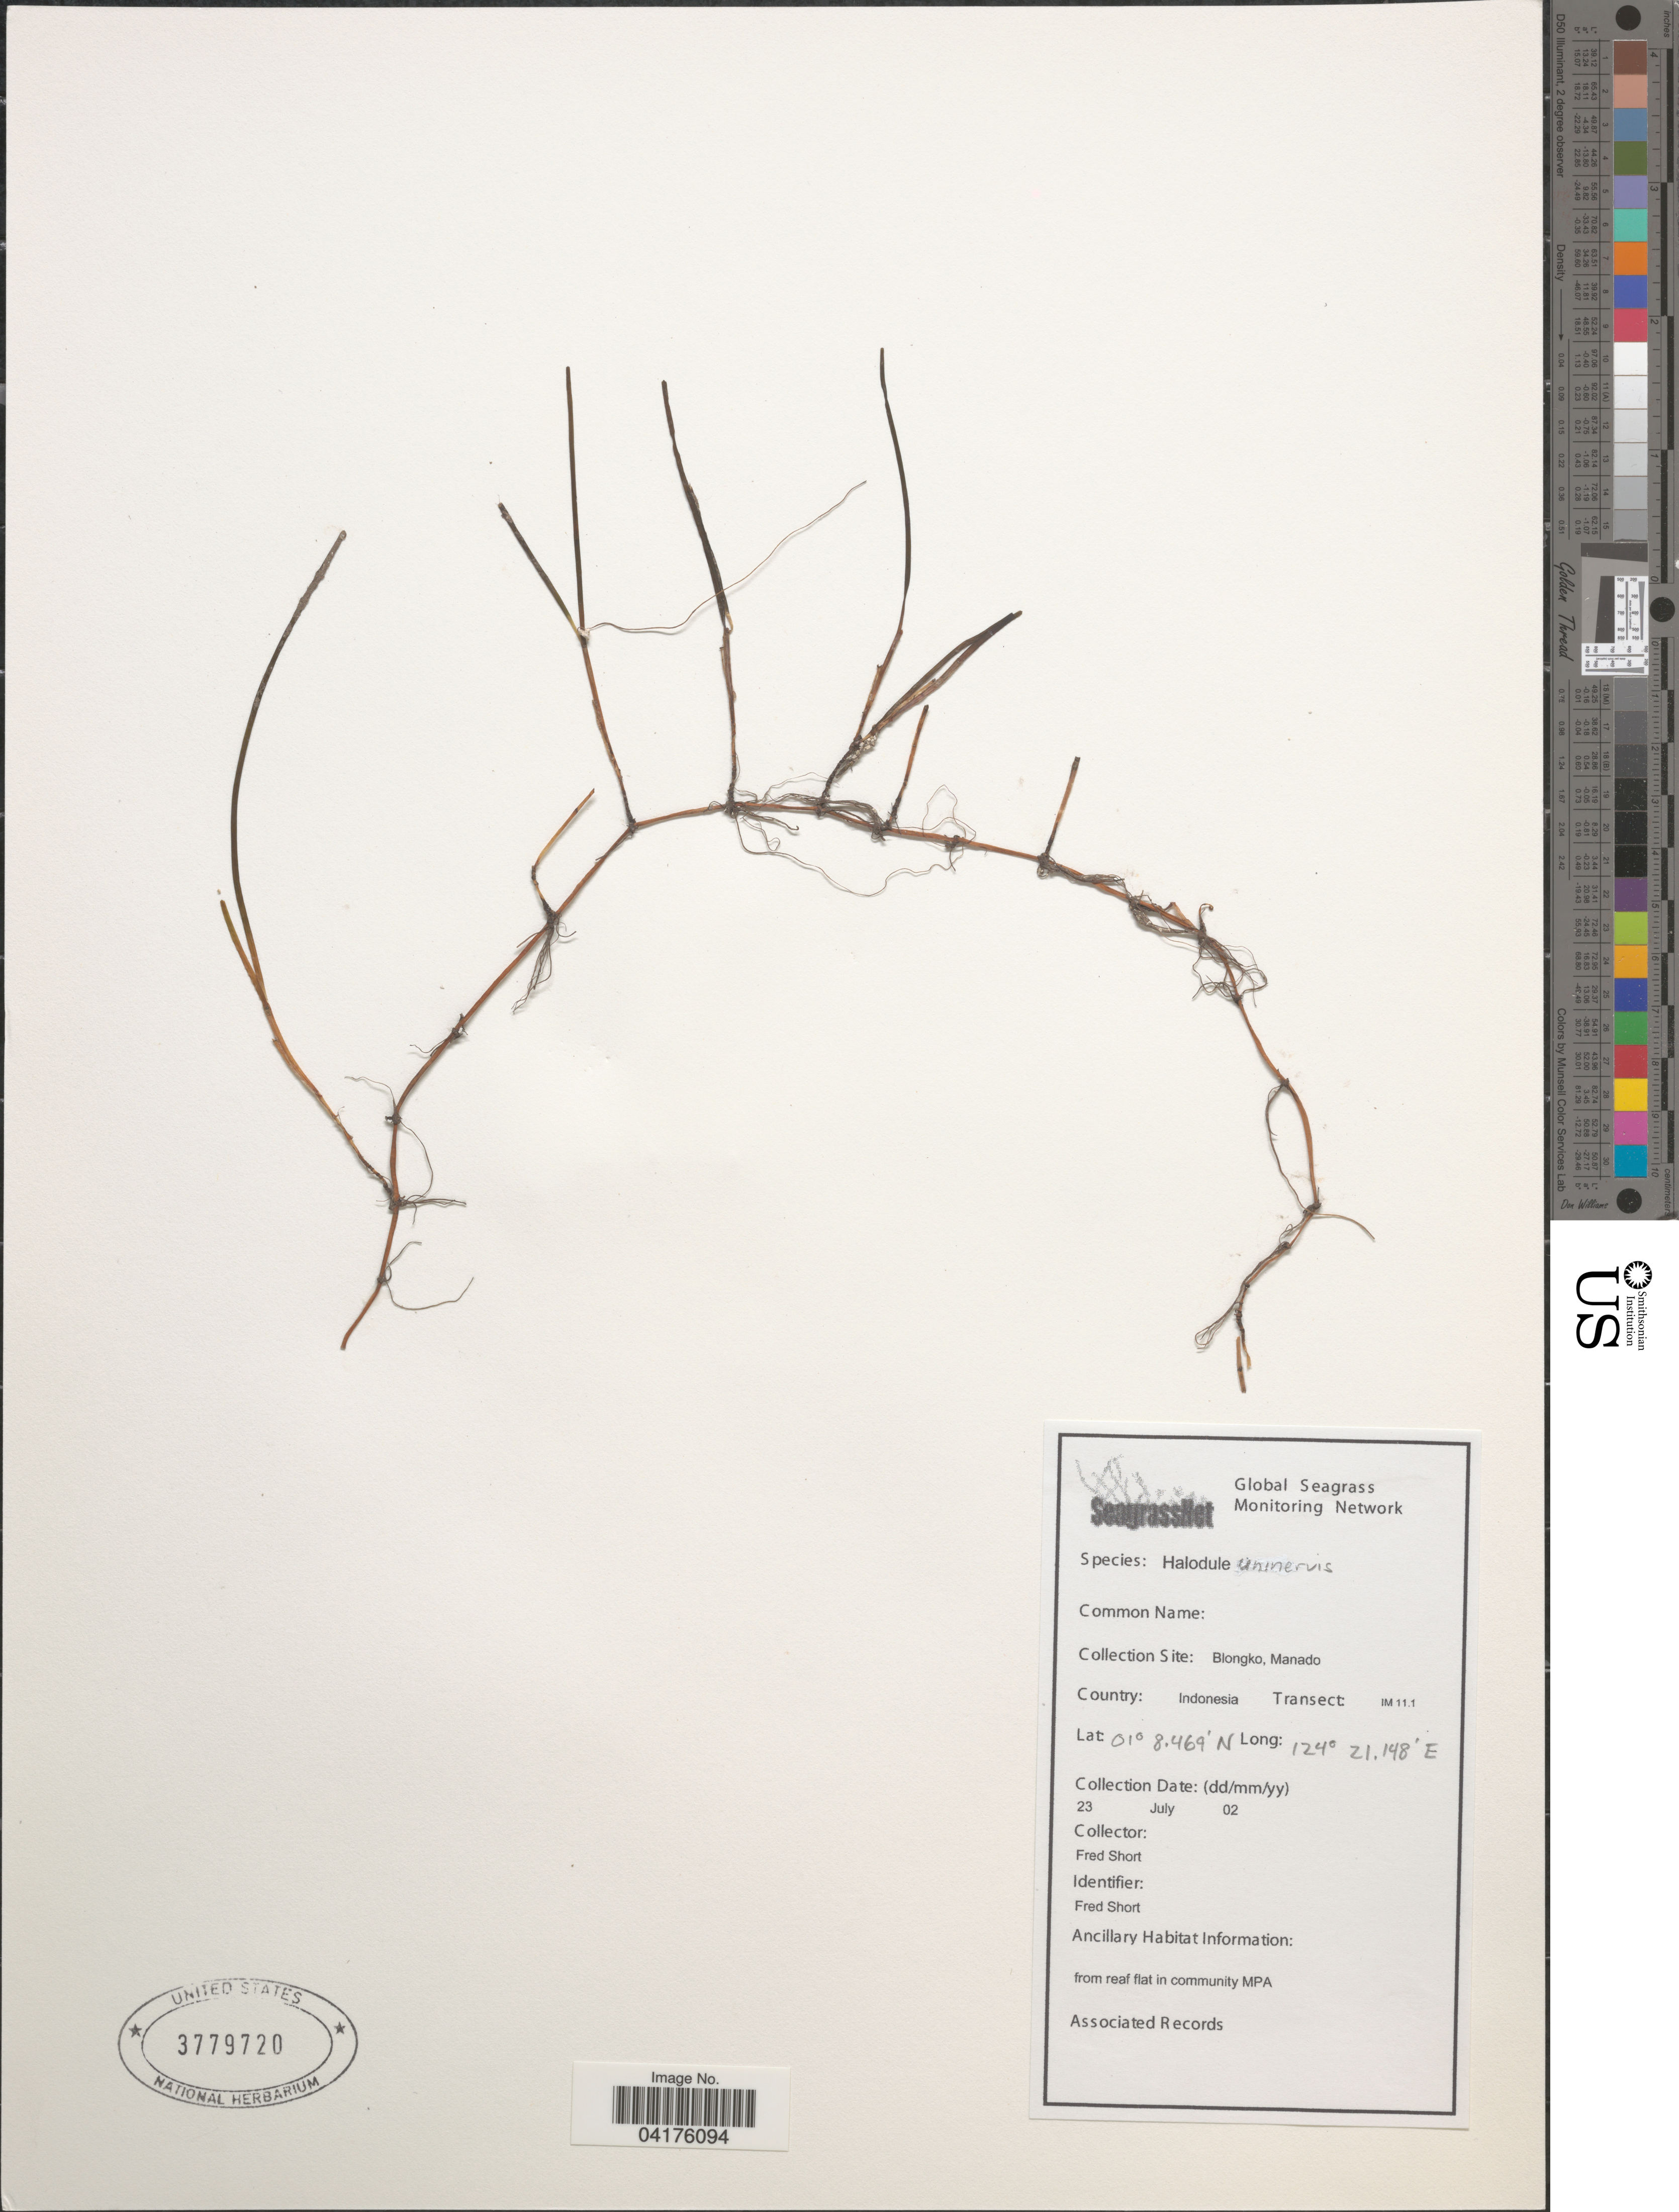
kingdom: Plantae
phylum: Tracheophyta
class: Liliopsida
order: Alismatales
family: Cymodoceaceae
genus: Halodule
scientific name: Halodule pinifolia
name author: (Miki) Hartog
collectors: F. Short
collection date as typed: Transcribed d/m/y: 23/7/2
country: Indonesia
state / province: Sulawesi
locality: Blongko, Manado. IM 11.1.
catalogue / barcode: US 3779720